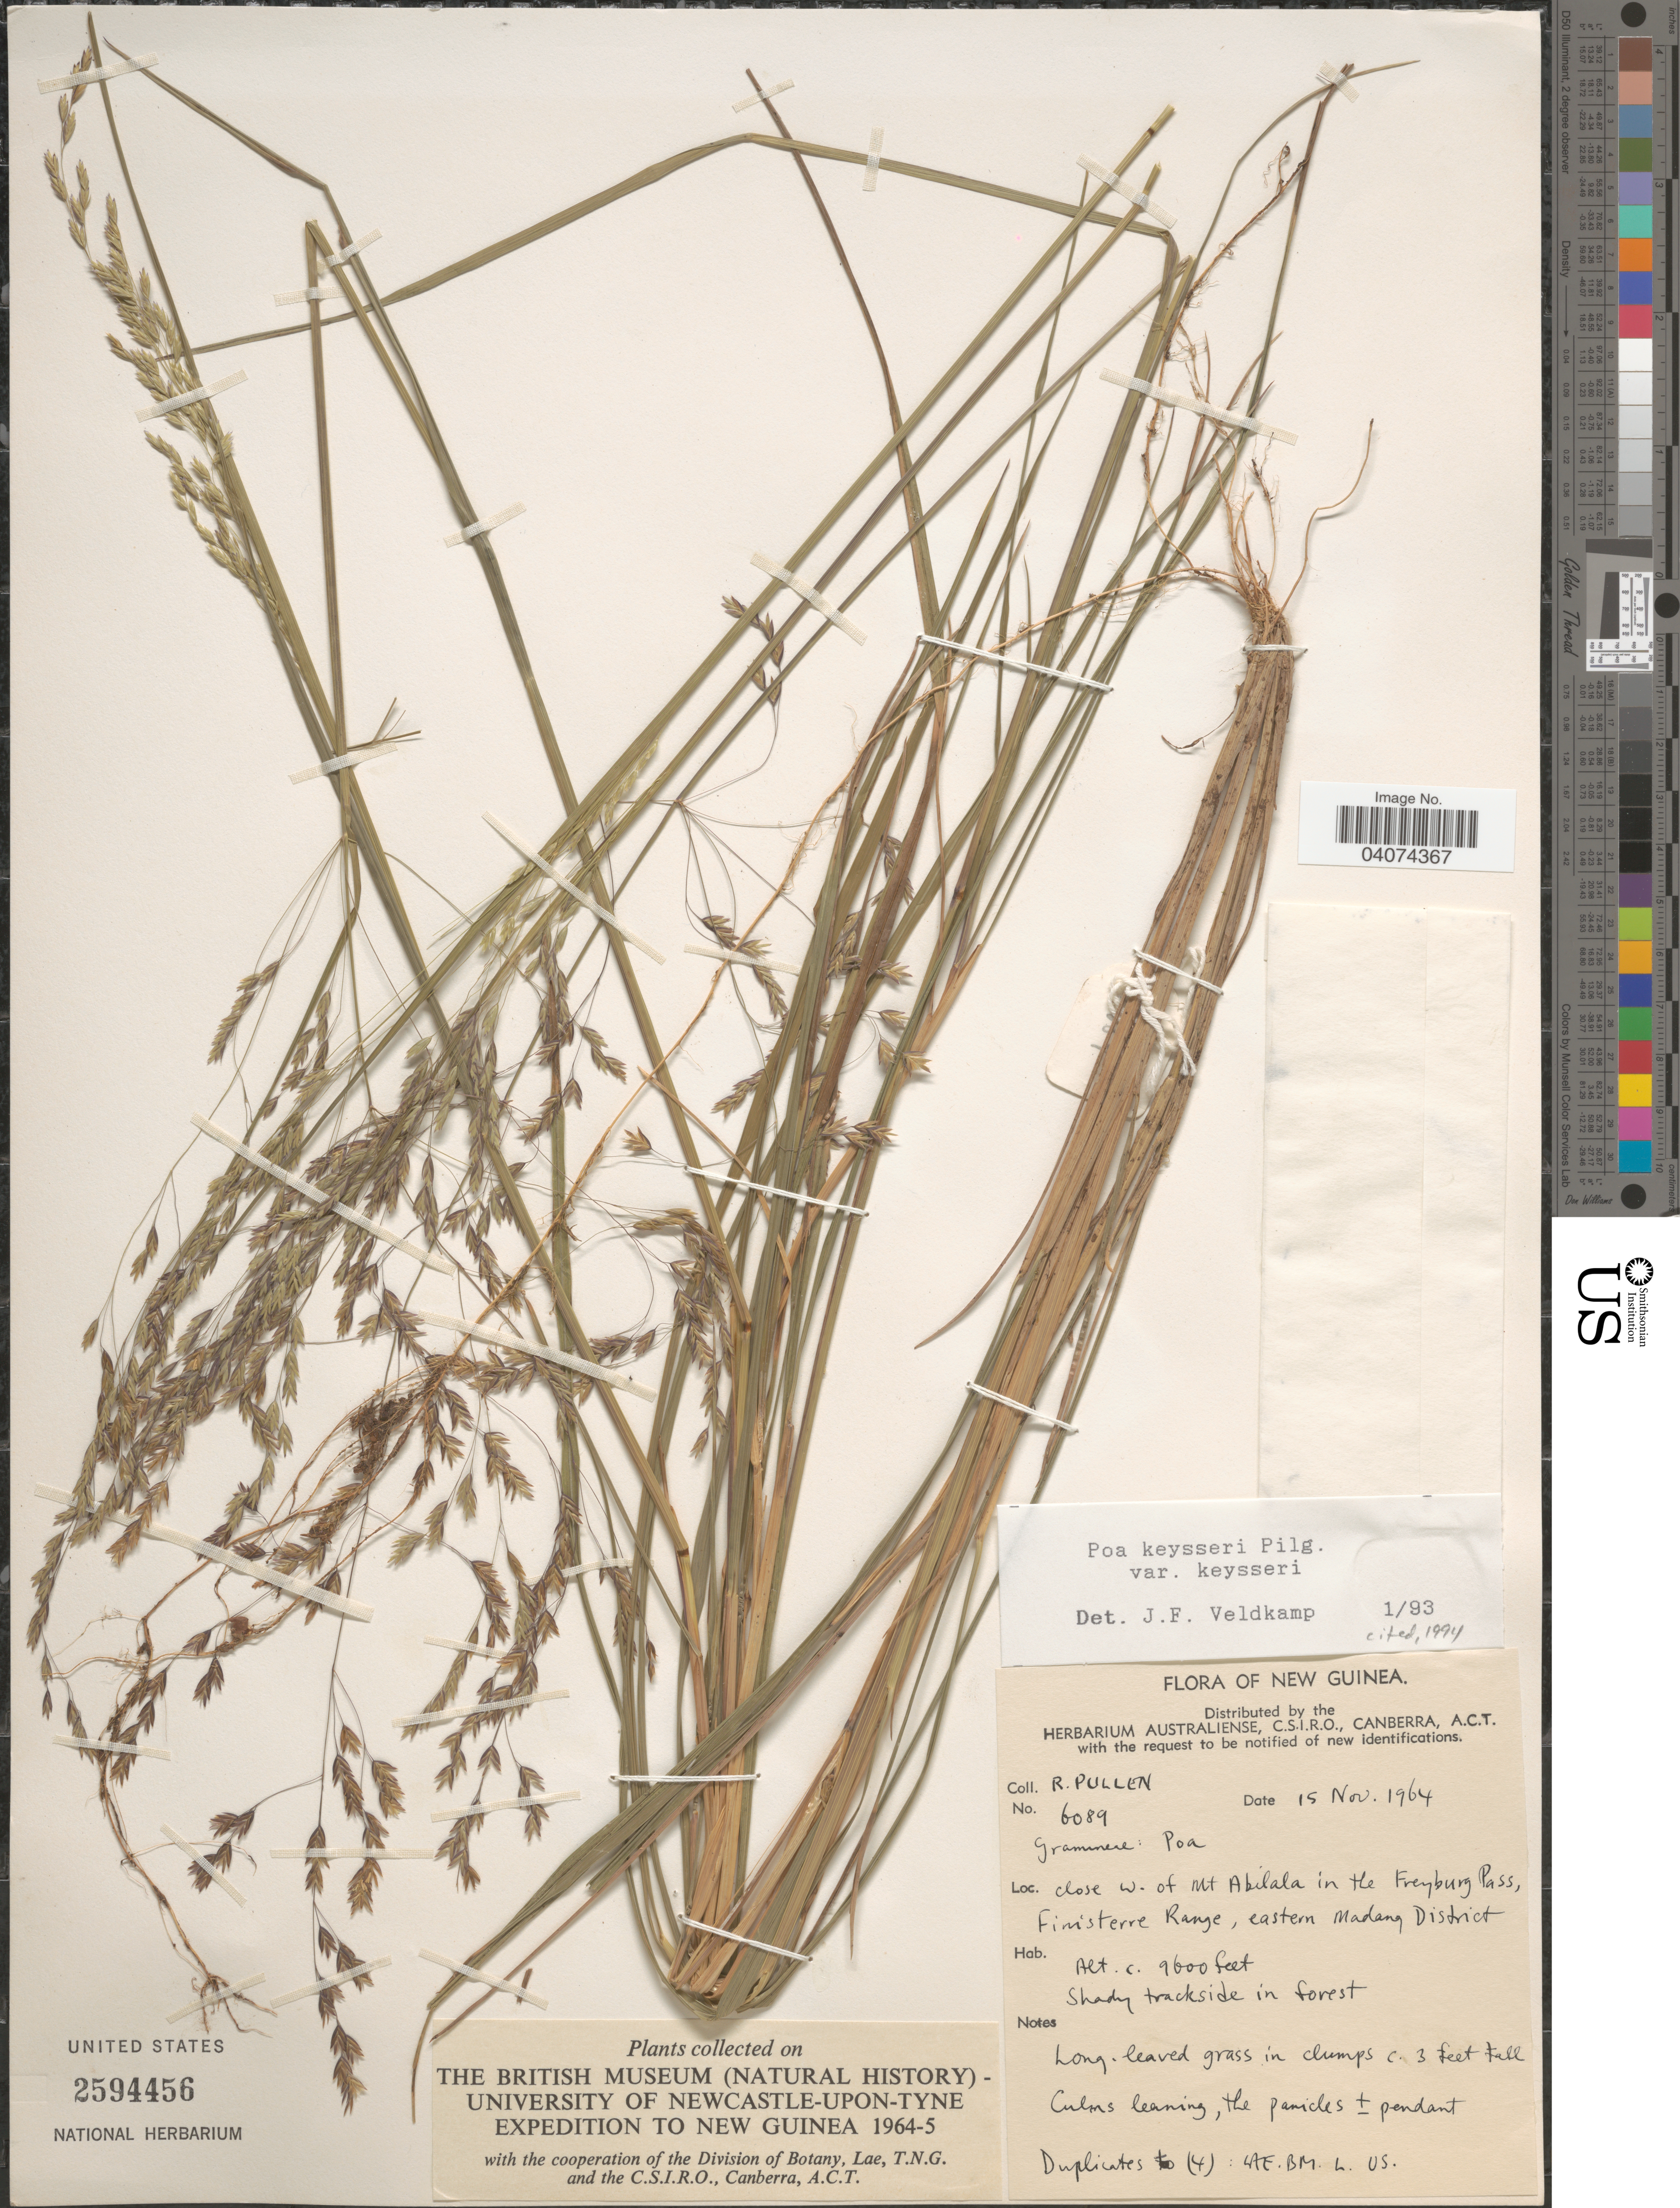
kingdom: Plantae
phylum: Tracheophyta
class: Liliopsida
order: Poales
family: Poaceae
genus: Poa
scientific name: Poa keysseri subsp. keysseri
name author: Pilg.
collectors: R. Pullen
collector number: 6089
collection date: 1964-11-15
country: Papua New Guinea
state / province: Madang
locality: The British Museum (Natural History) - University of Newcastle-Upon-Tyne Expedition to New Guinea 1964-5. New Guinea. Close W. of Mt Abilala in the Freyburg Pass, Finisterre Range, eastern Madang District.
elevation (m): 2926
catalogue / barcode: US 2594456